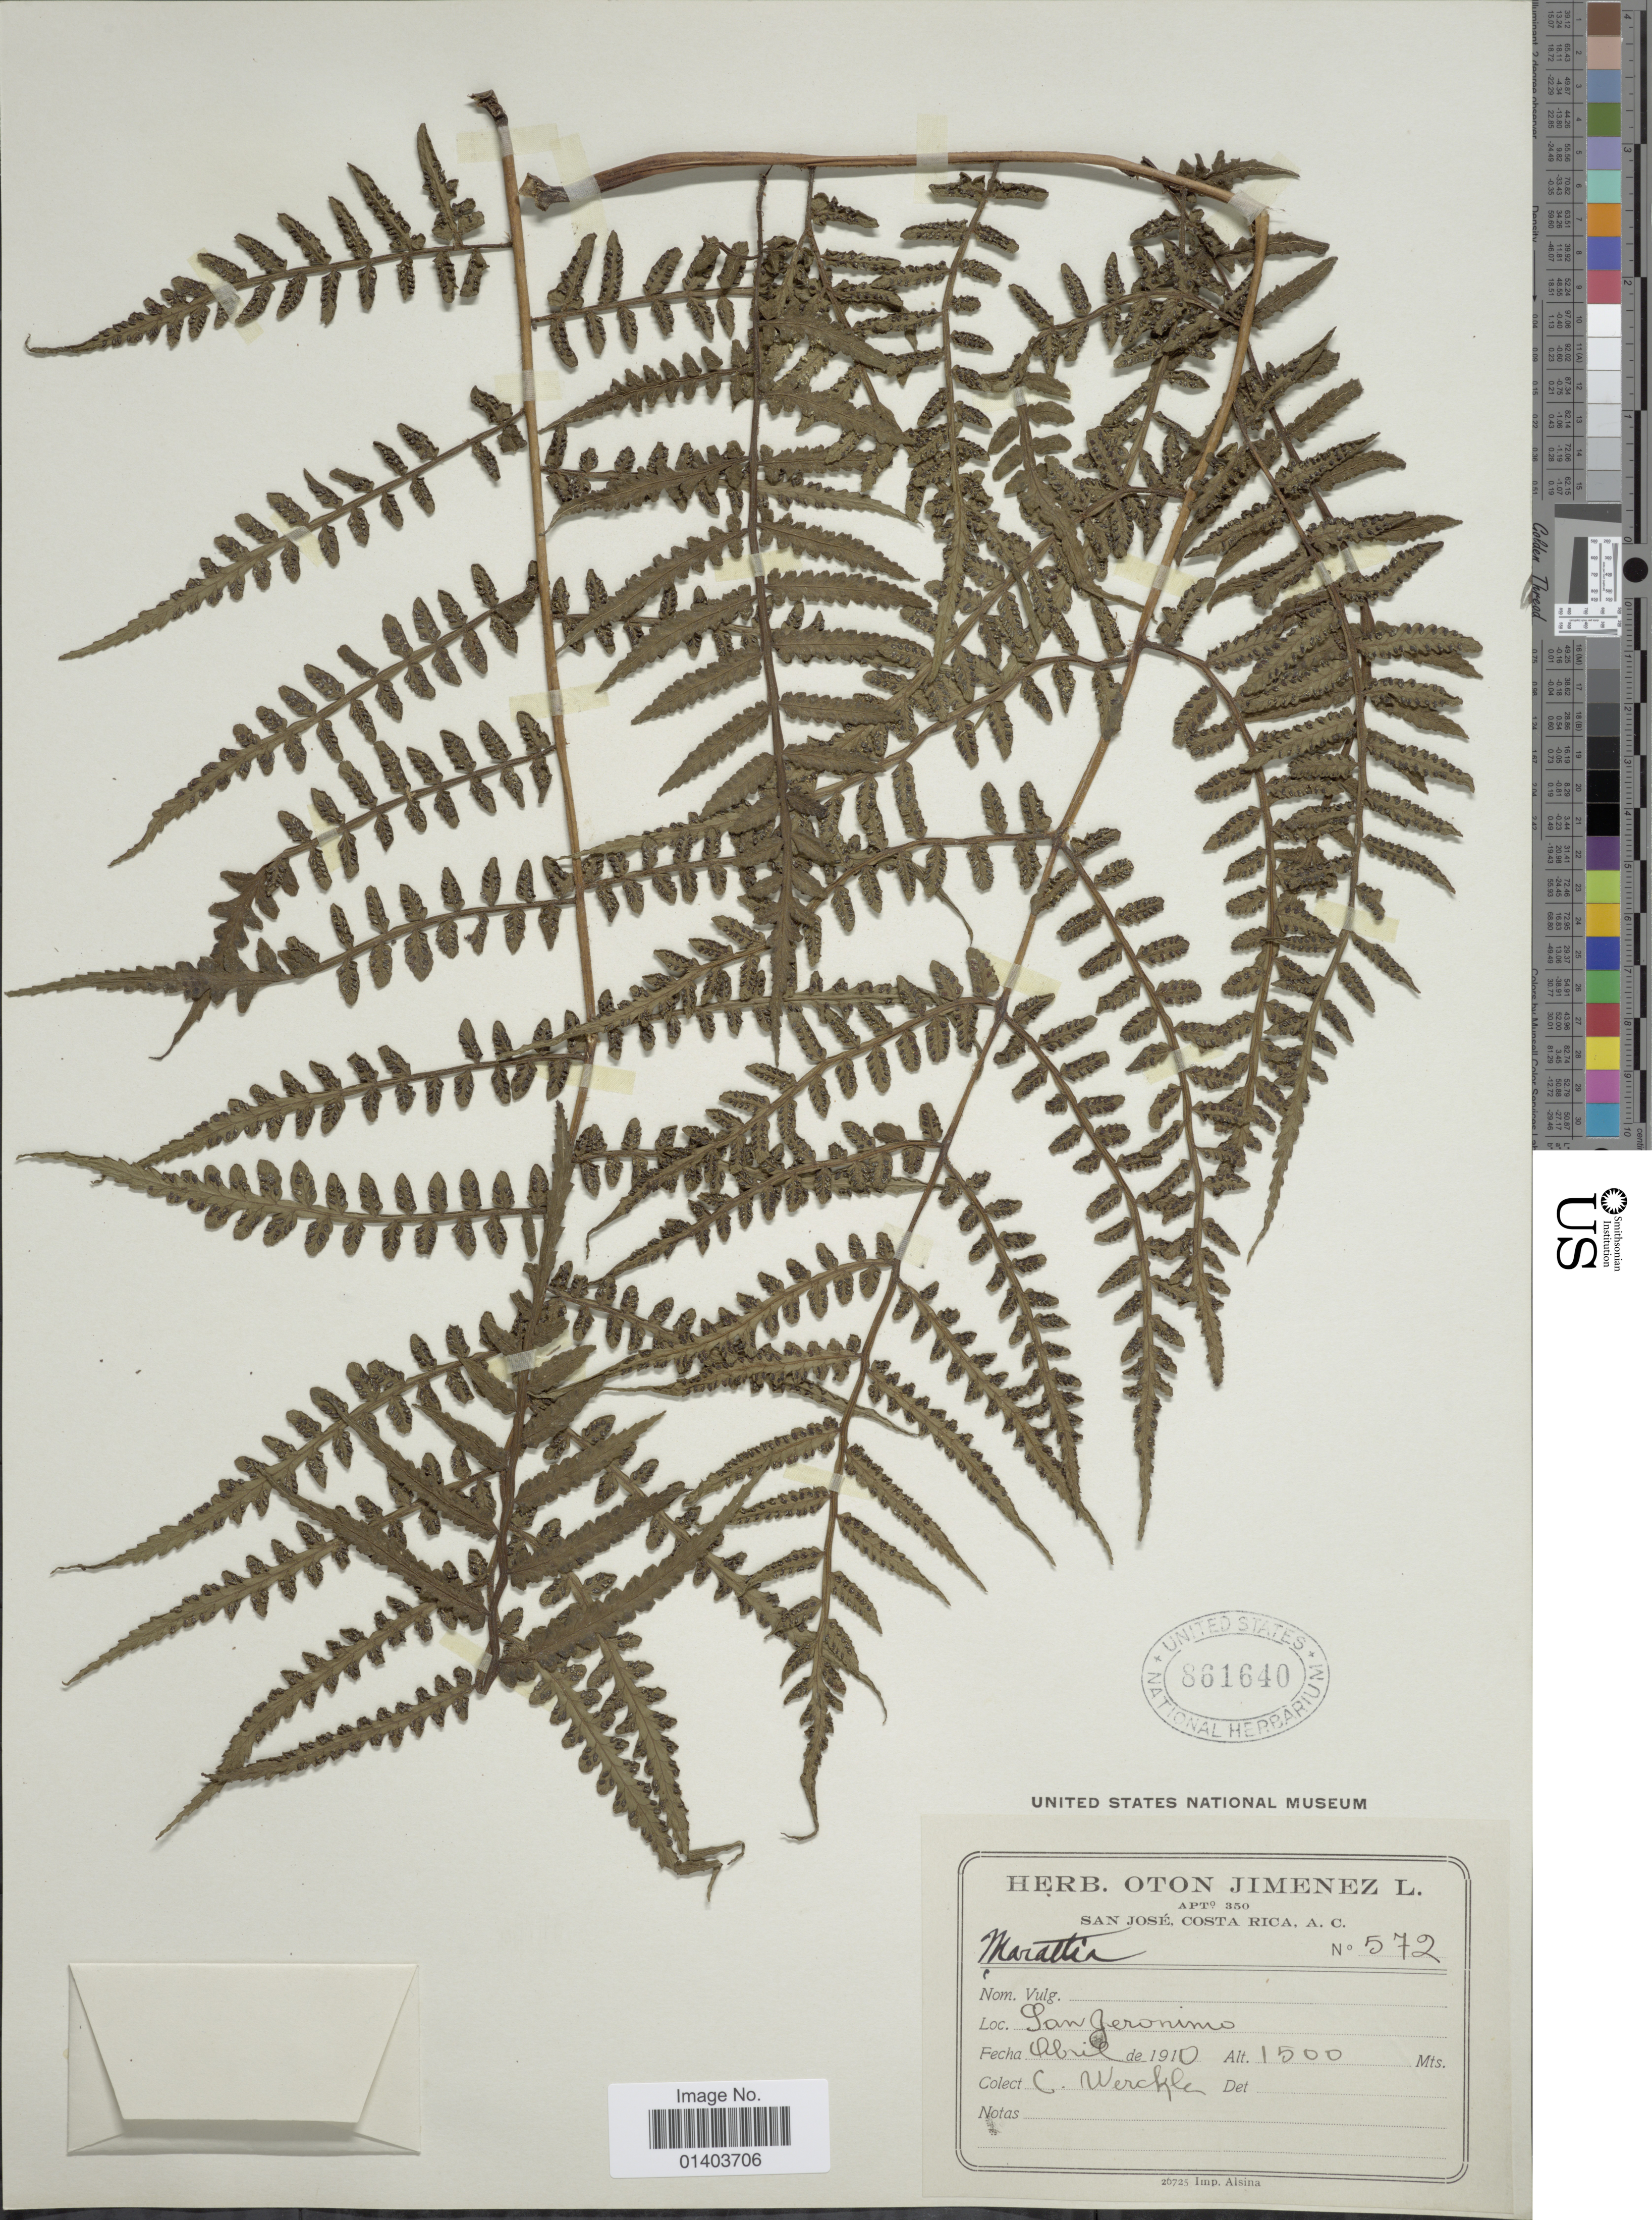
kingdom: Plantae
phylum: Tracheophyta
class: Polypodiopsida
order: Marattiales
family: Marattiaceae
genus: Eupodium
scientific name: Eupodium laeve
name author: (Sm.) Murdock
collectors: C. Wercklé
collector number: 572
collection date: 1910-04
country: Costa Rica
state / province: San José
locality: San Jerónimo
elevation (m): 1500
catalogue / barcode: US 861640